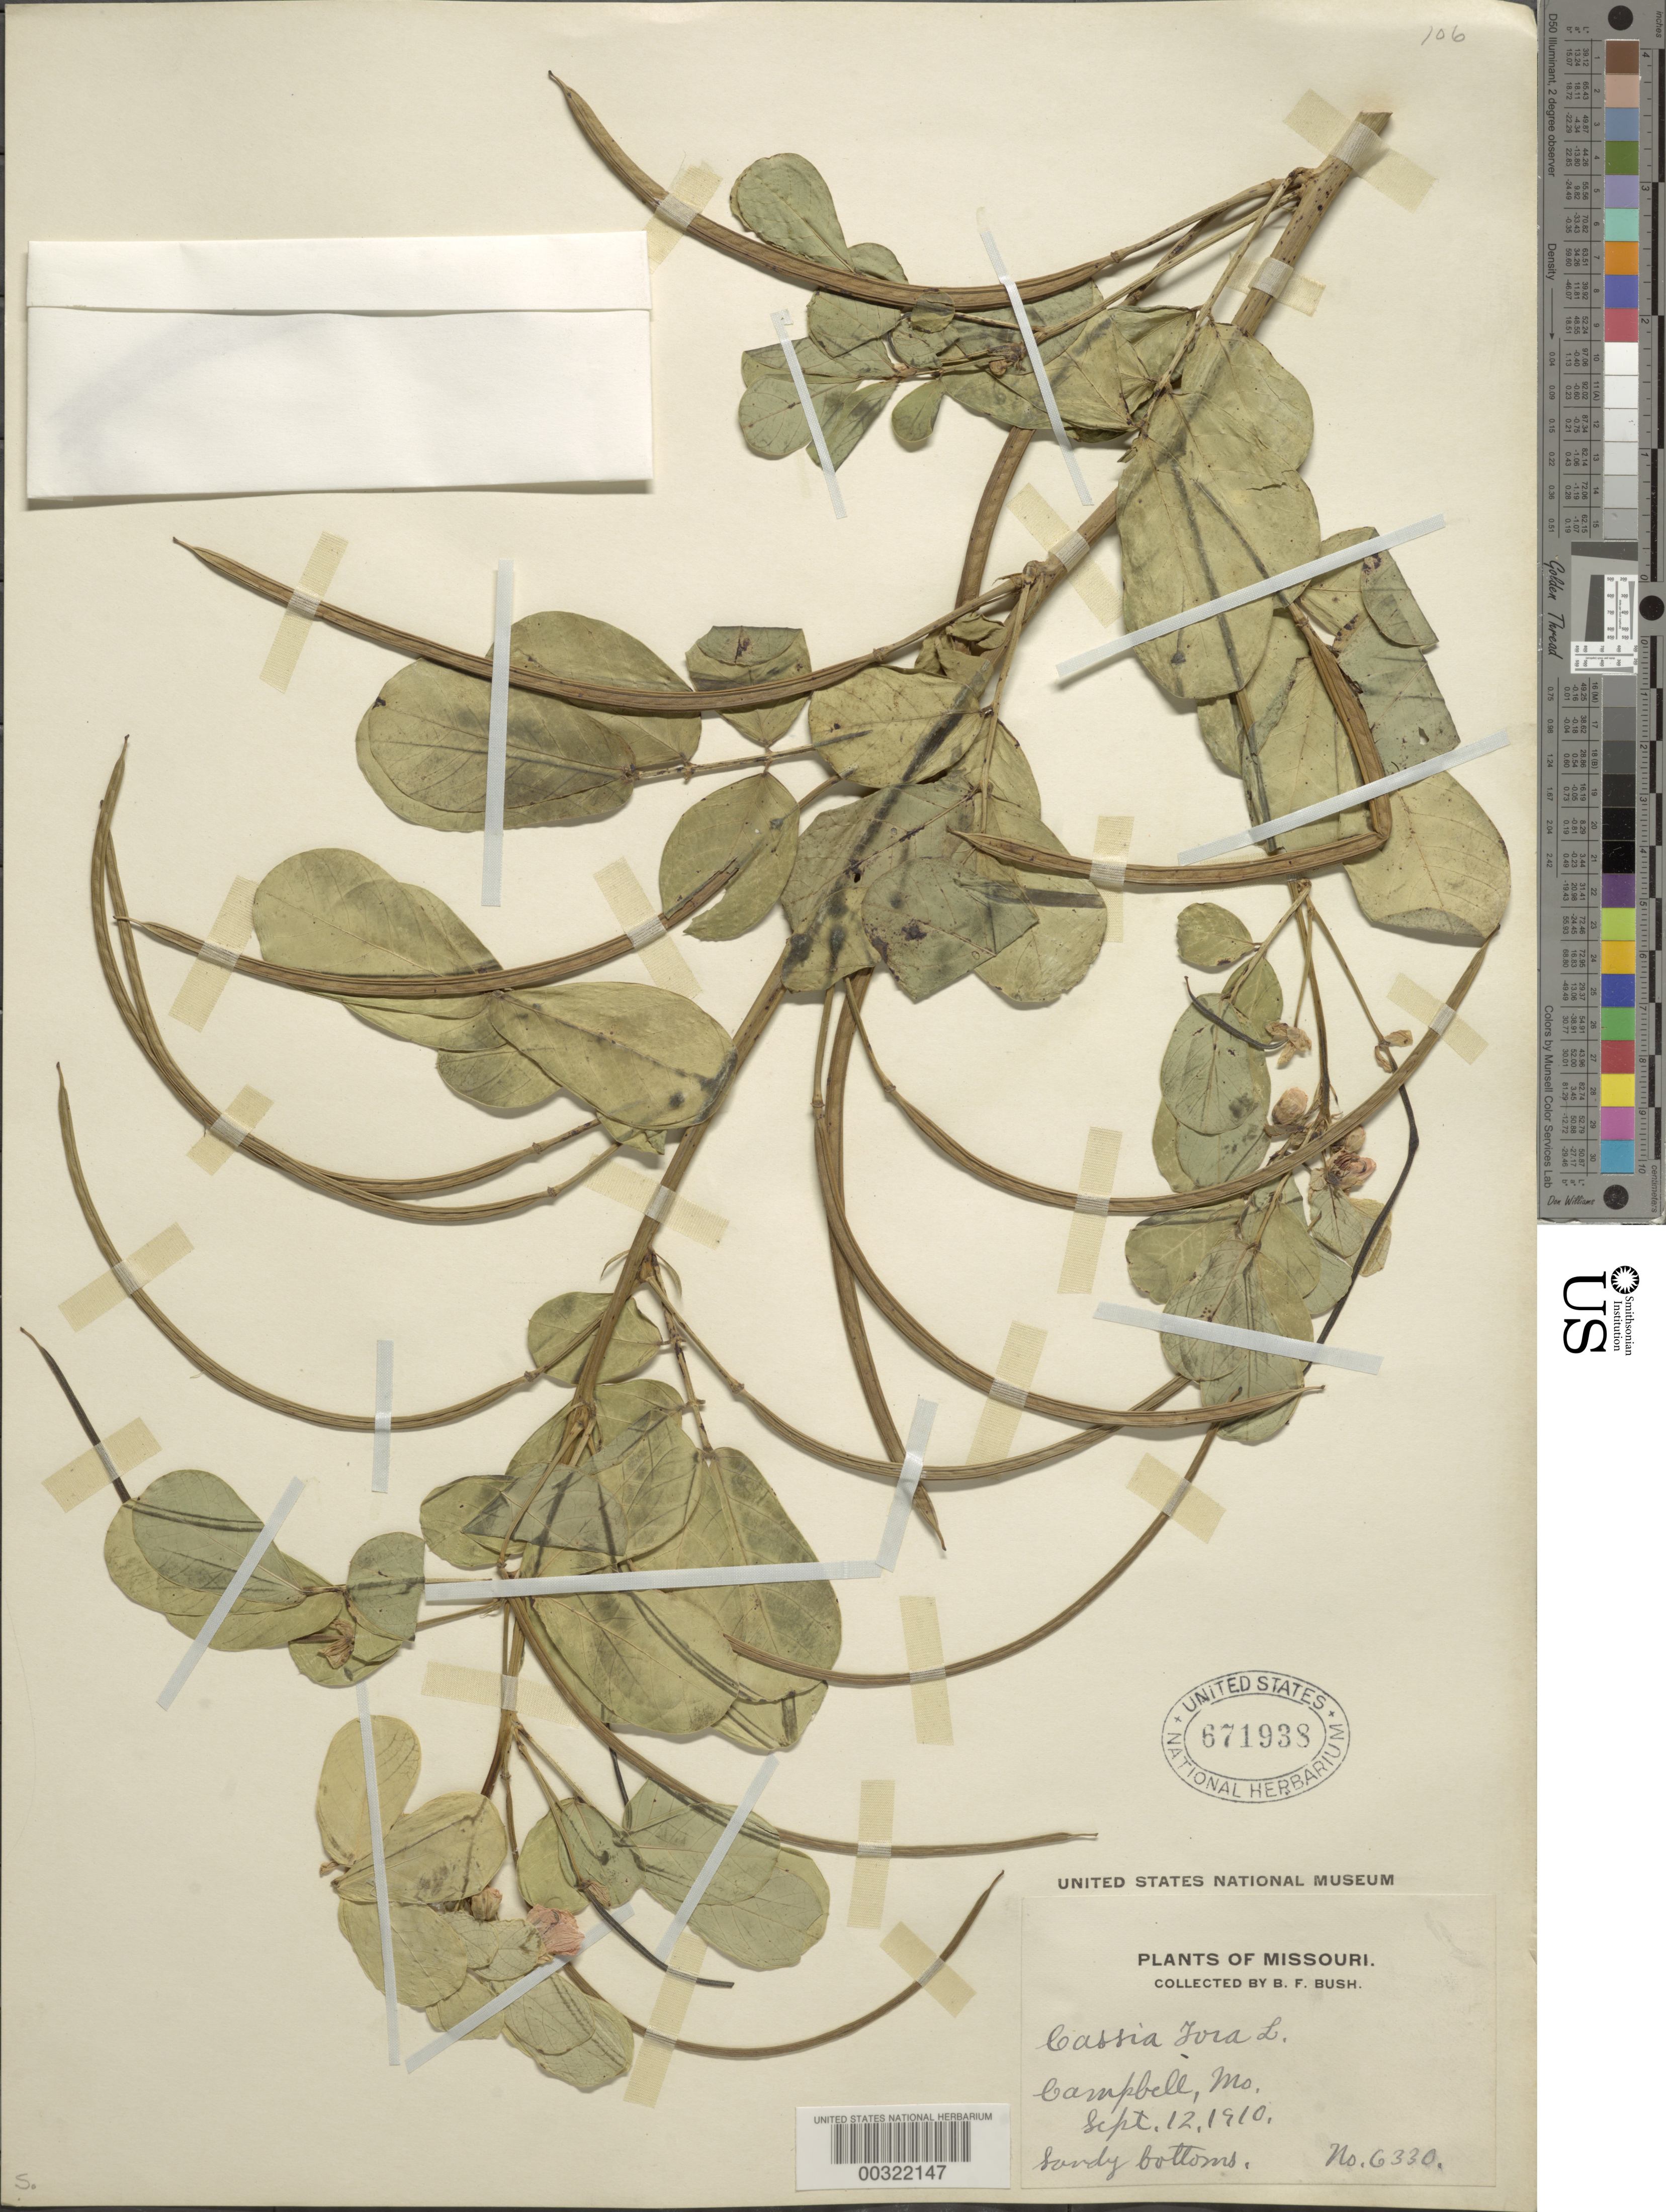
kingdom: Plantae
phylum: Tracheophyta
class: Magnoliopsida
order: Fabales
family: Fabaceae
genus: Senna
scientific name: Senna obtusifolia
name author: (L.) H.S. Irwin & Barneby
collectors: B. F. Bush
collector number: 6330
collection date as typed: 12 Sep 1910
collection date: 1910-09-12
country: United States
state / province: Missouri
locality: Campbell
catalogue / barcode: US 671938